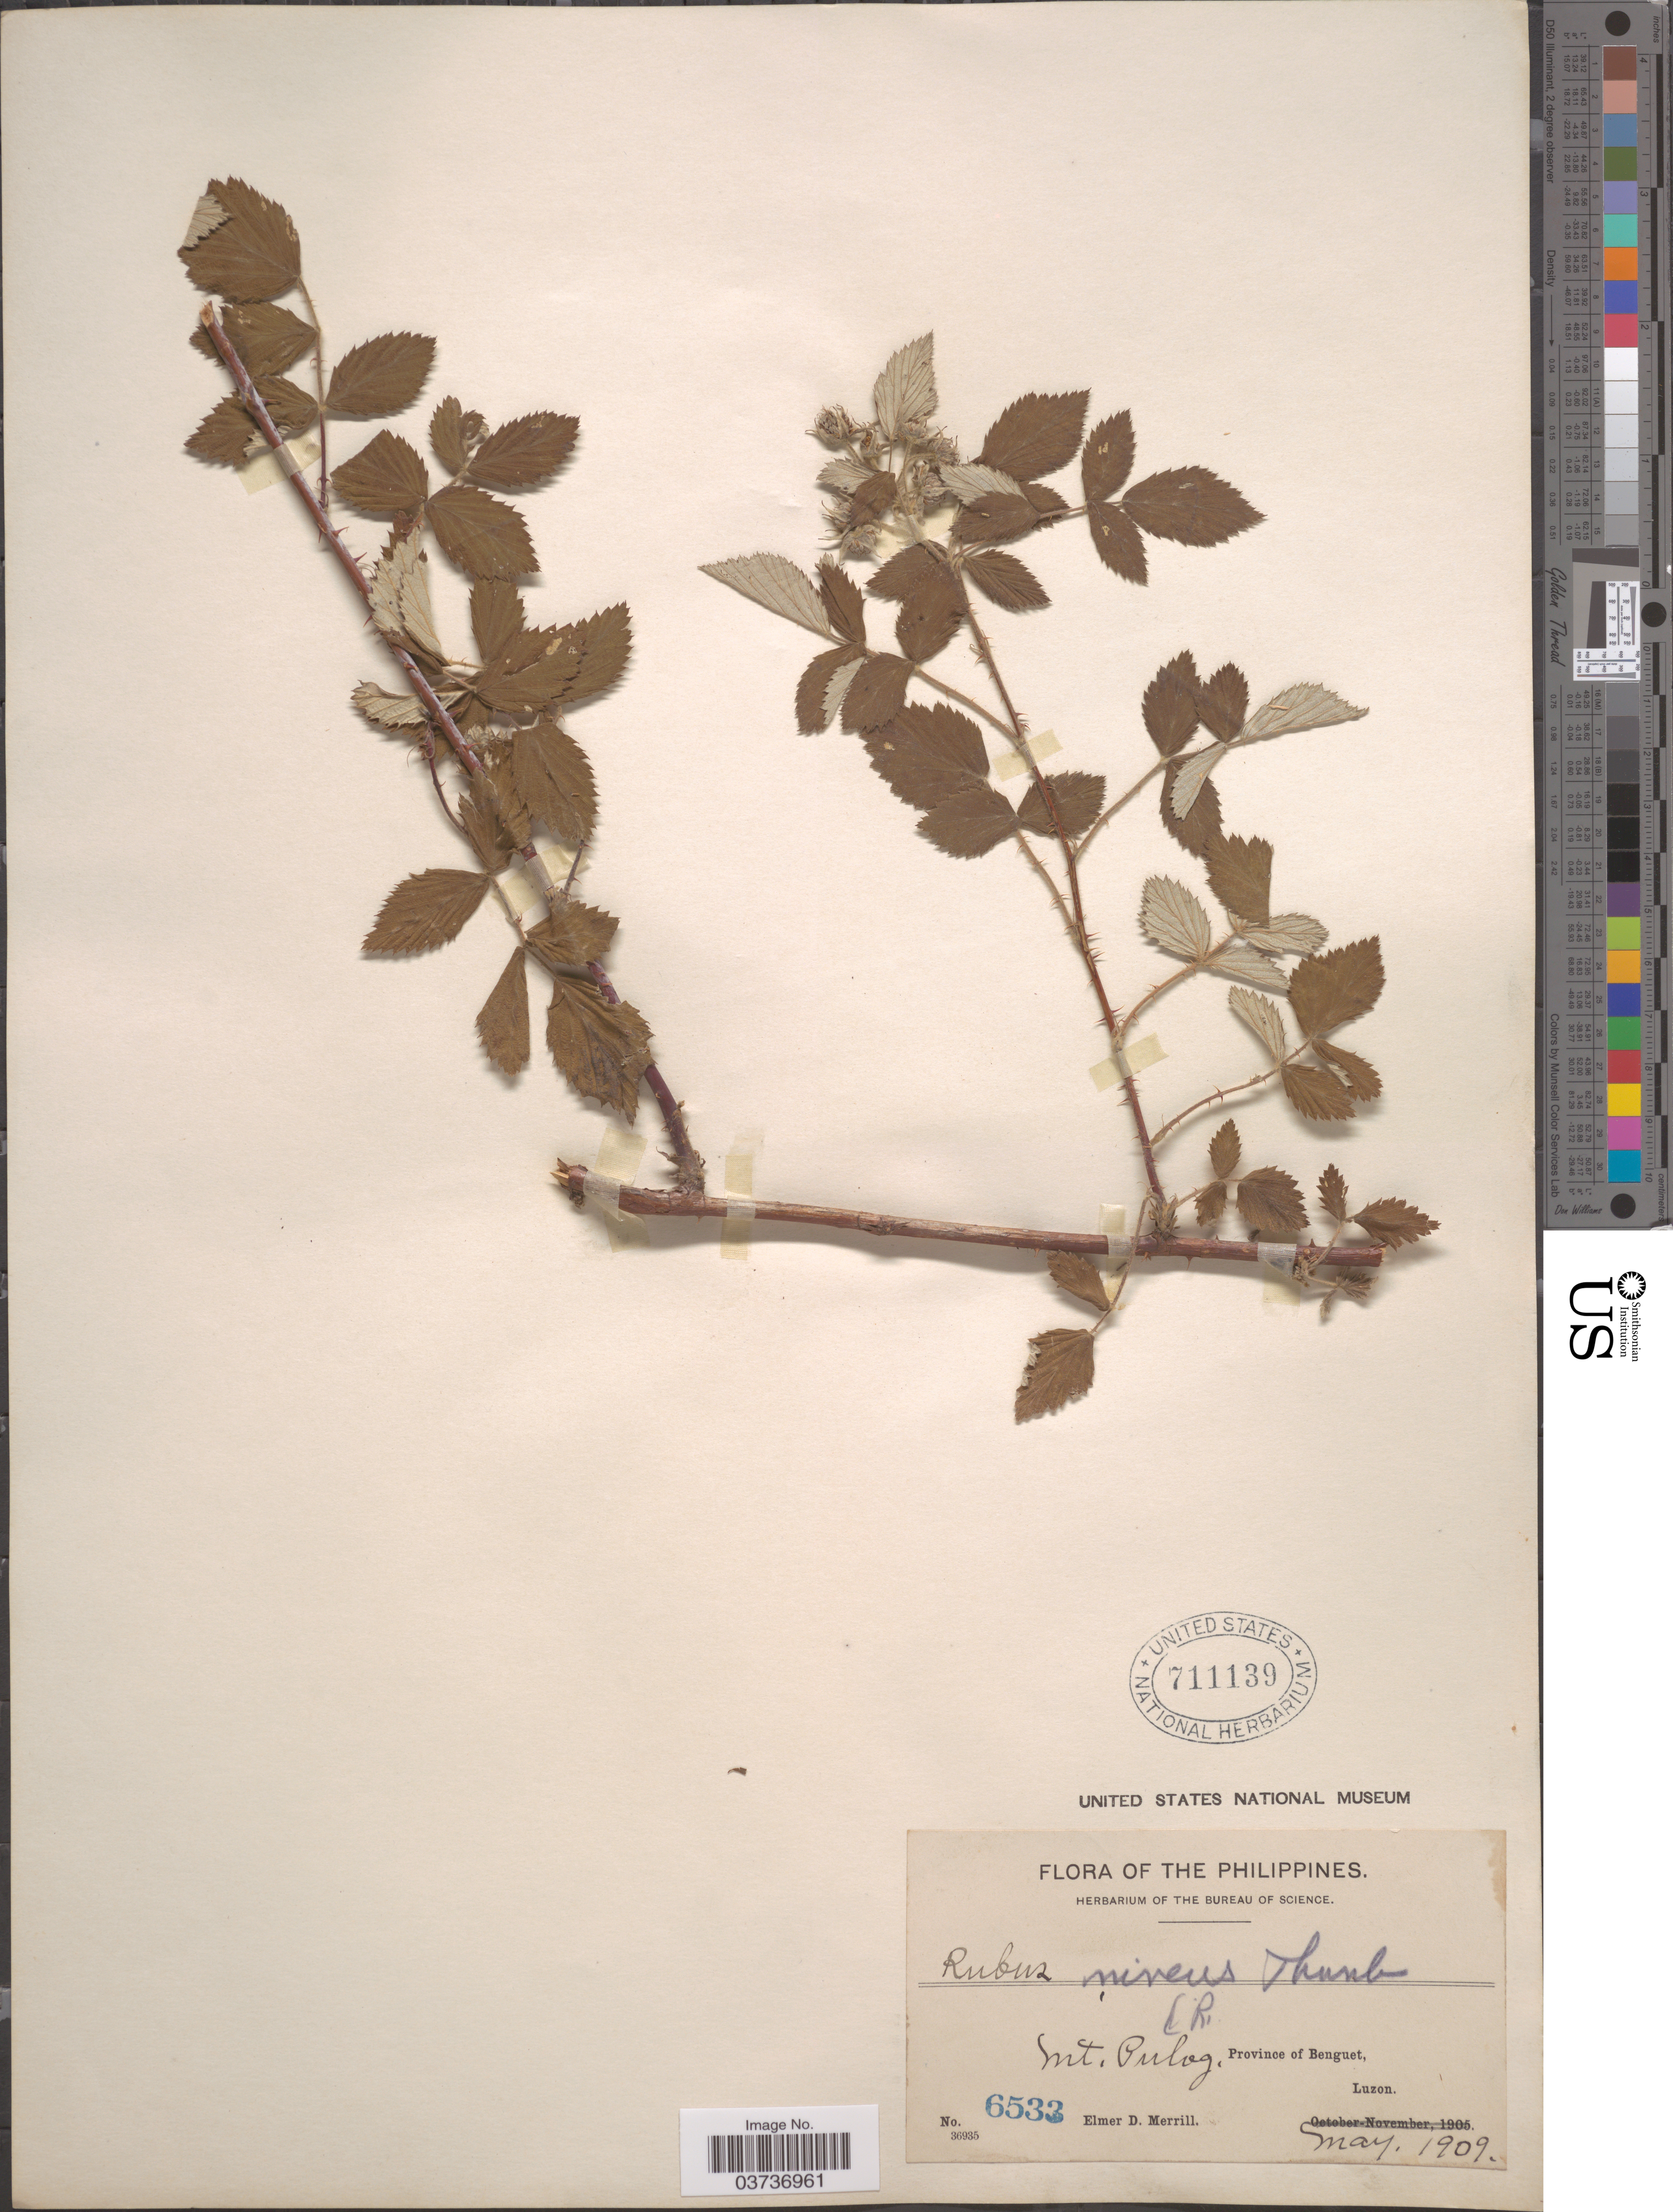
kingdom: Plantae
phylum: Tracheophyta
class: Magnoliopsida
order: Rosales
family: Rosaceae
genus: Rubus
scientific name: Rubus niveus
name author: Thunb.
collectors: E. D. Merrill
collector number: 6533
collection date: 1909-05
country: Philippines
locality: Mt. Pulog, Province of Benguet, Luzon.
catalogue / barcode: US 711139